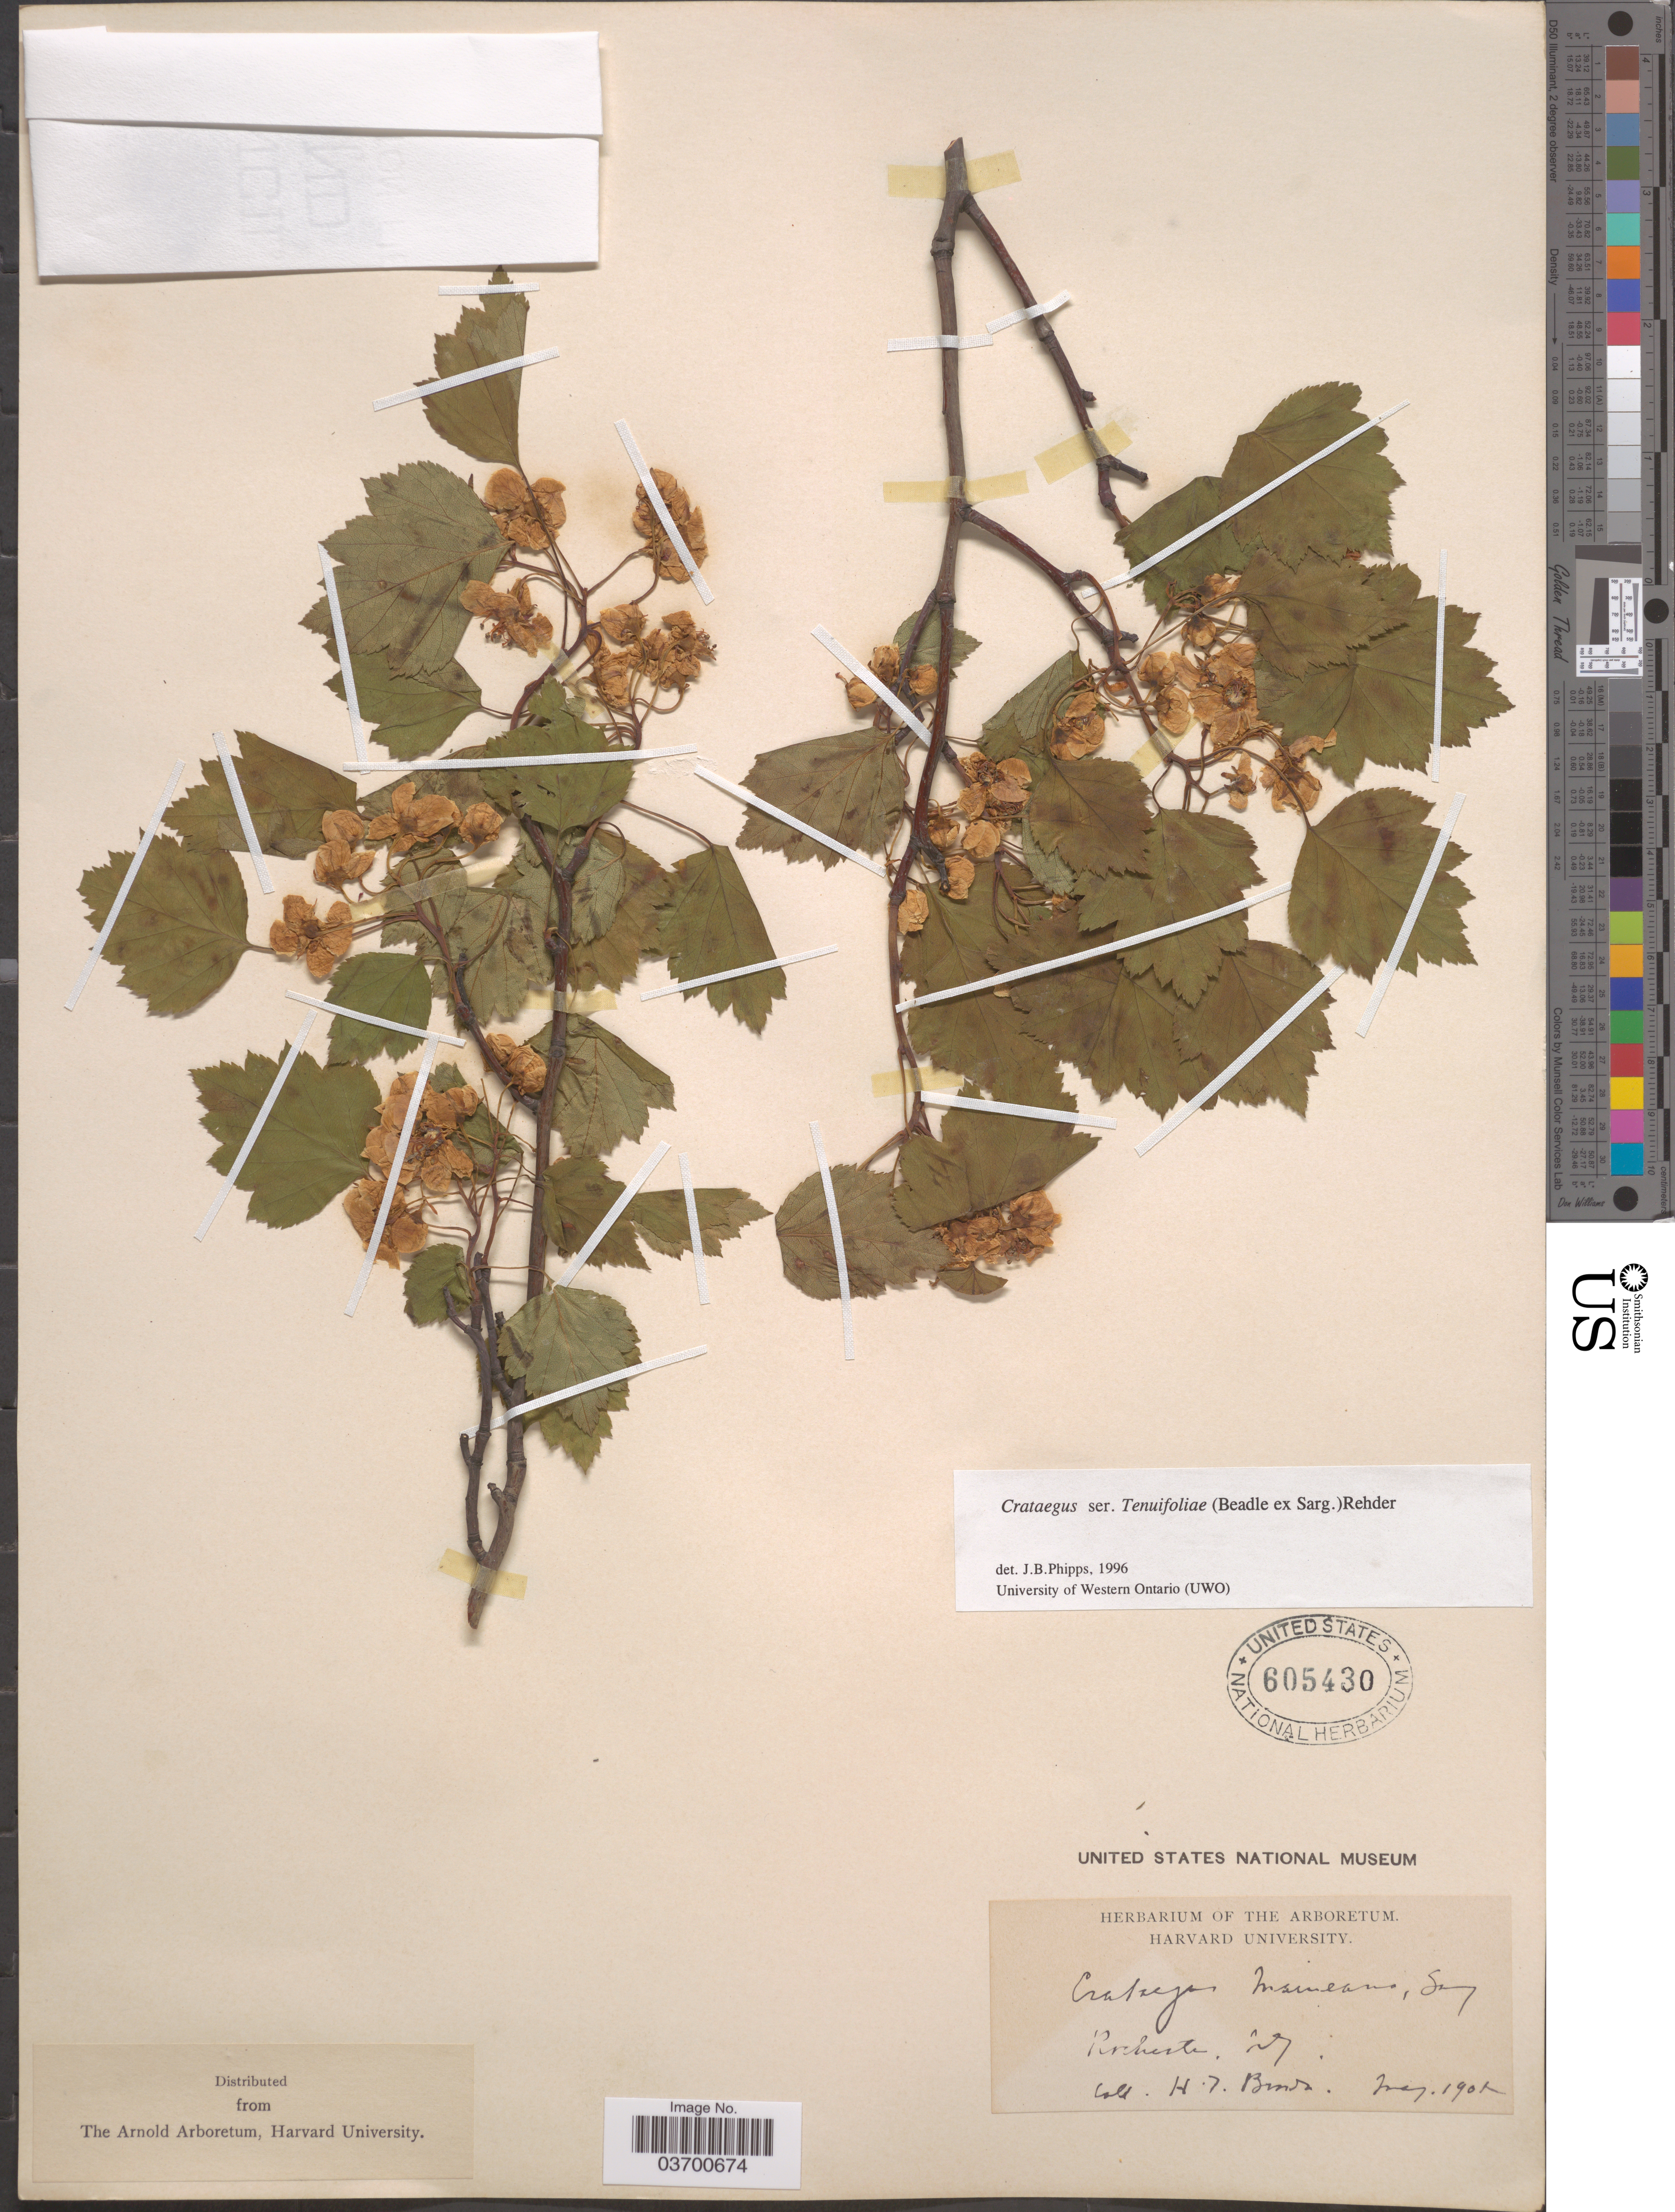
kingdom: Plantae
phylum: Tracheophyta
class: Magnoliopsida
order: Rosales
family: Rosaceae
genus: Crataegus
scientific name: Crataegus maineana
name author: Sarg.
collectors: H. T. Brown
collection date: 1905-05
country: United States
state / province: New York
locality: Rochester.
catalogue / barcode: US 605430